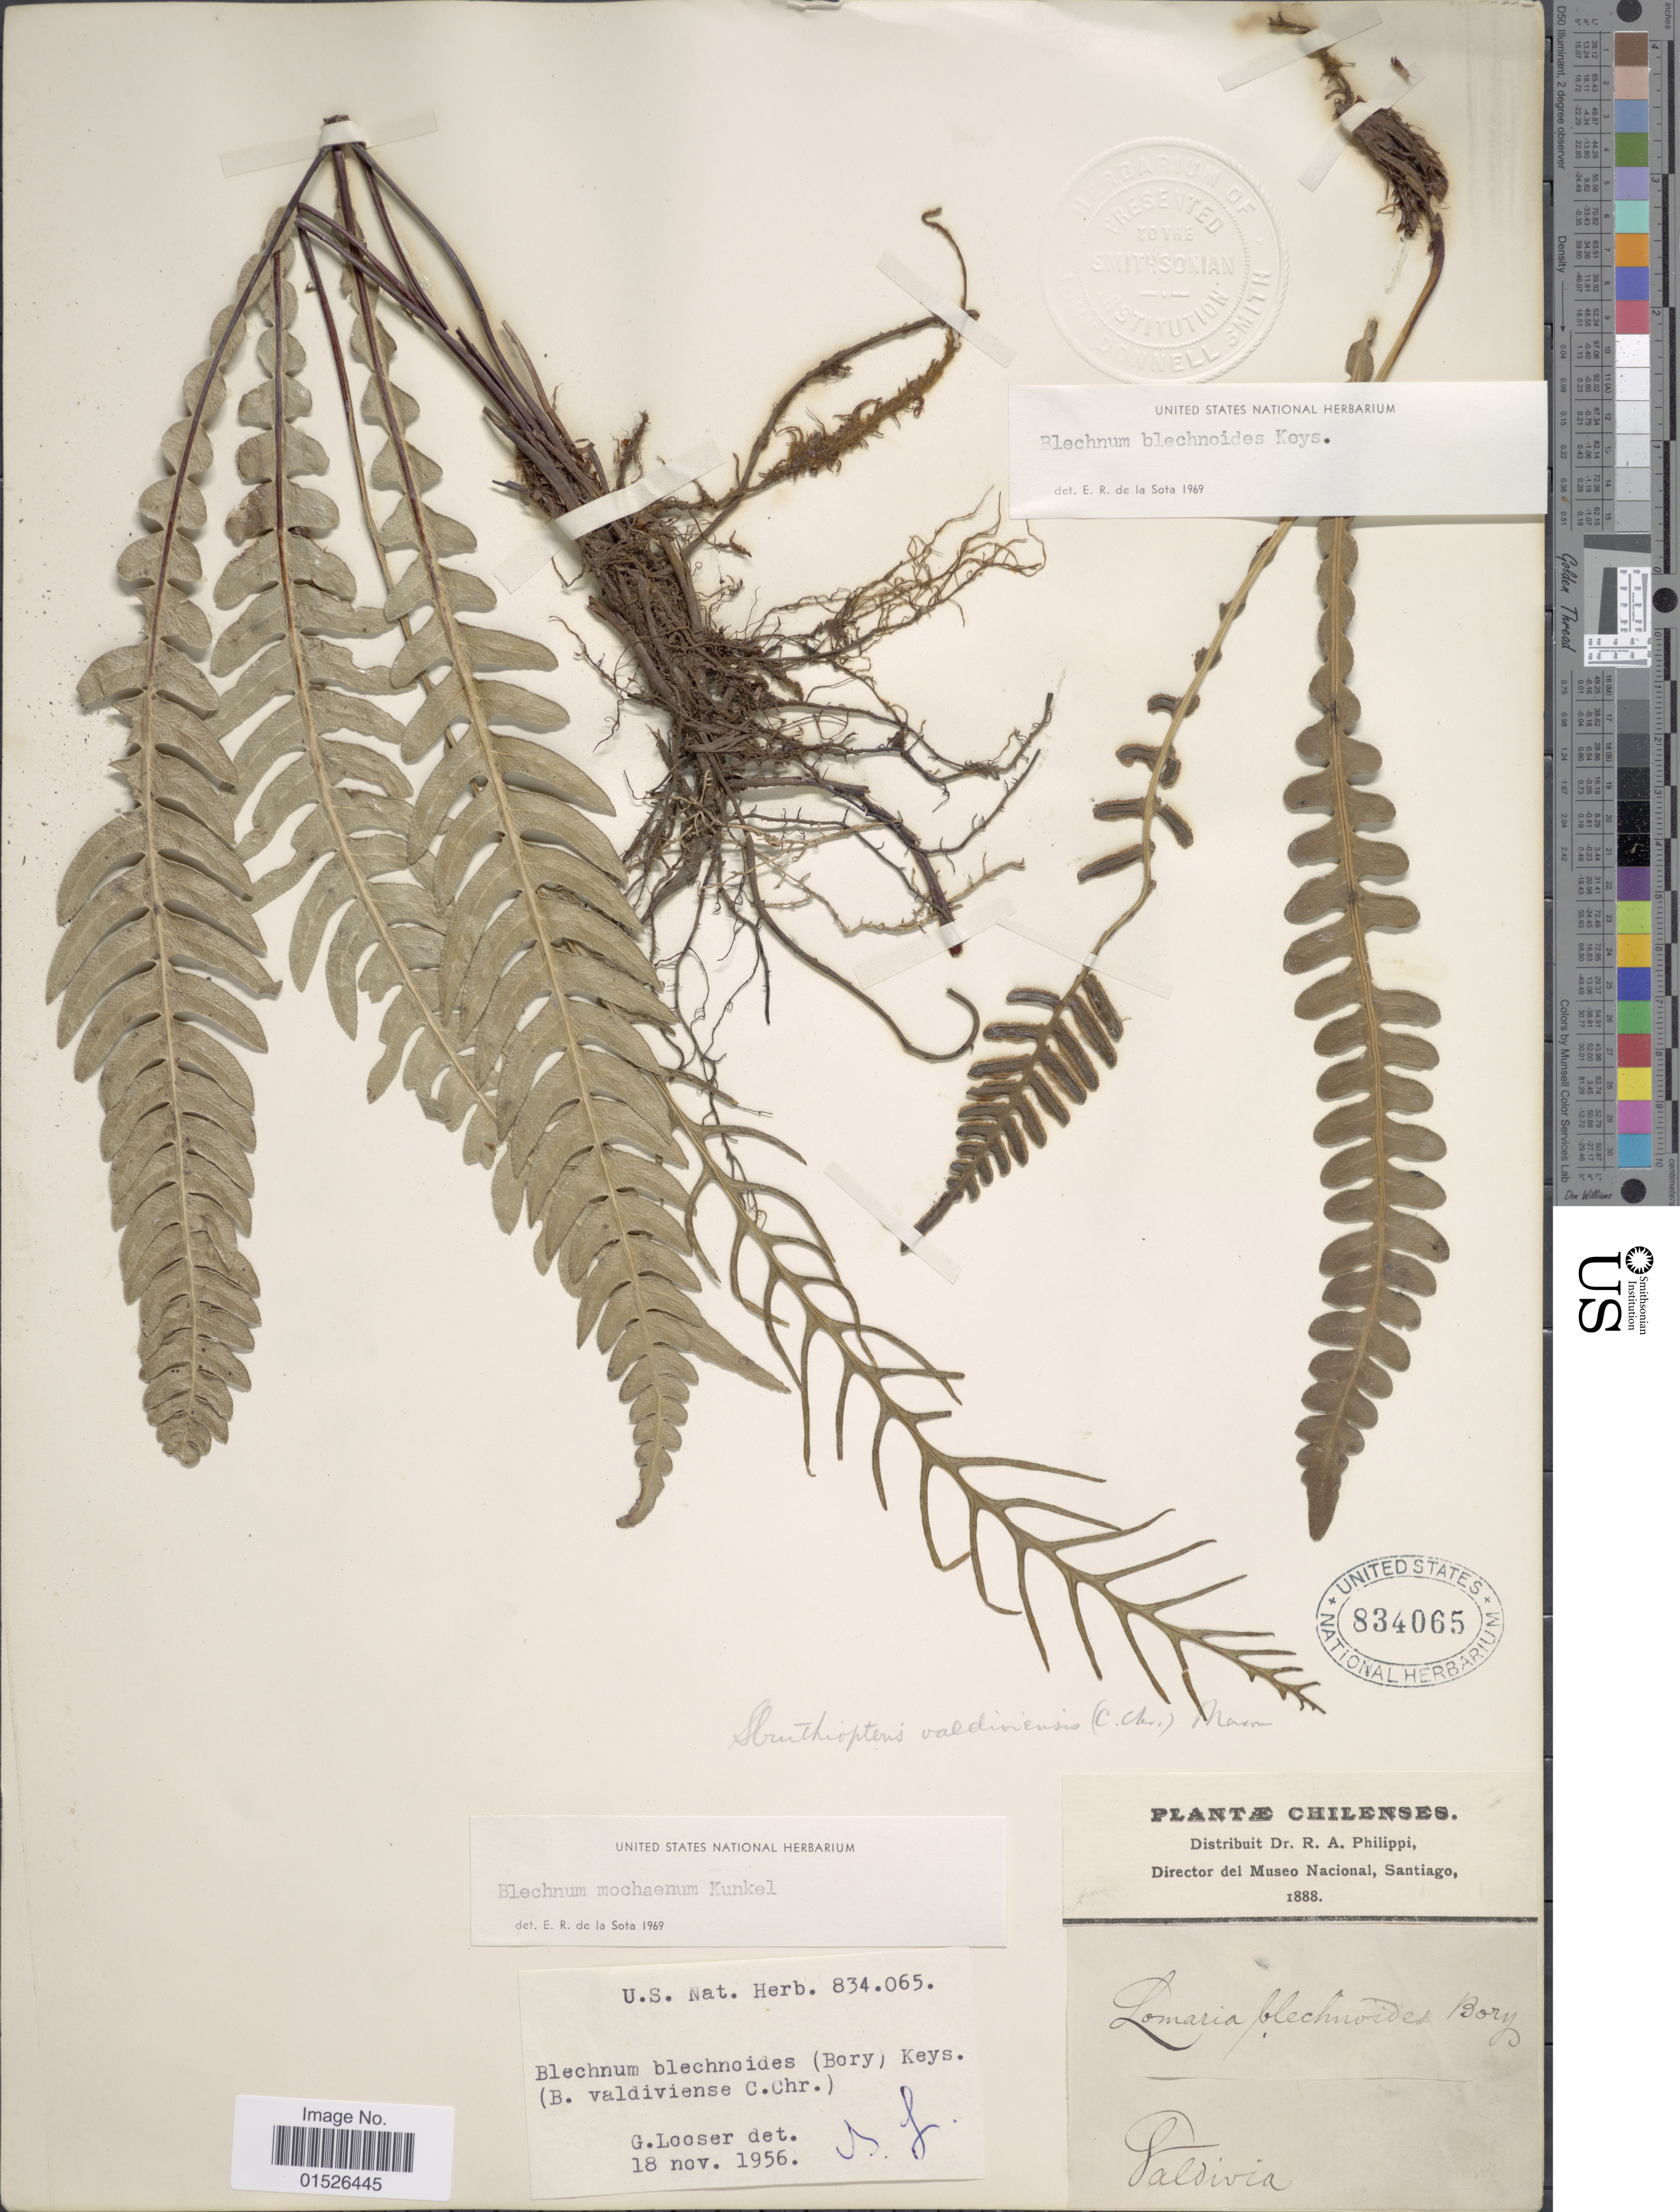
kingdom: Plantae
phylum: Tracheophyta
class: Polypodiopsida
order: Polypodiales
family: Blechnaceae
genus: Blechnum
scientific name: Blechnum mochaenum var. mochaenum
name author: G. Kunkel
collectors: R. A. Philippi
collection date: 1888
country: Chile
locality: Valdivia, Chilenses,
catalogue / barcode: US 834065